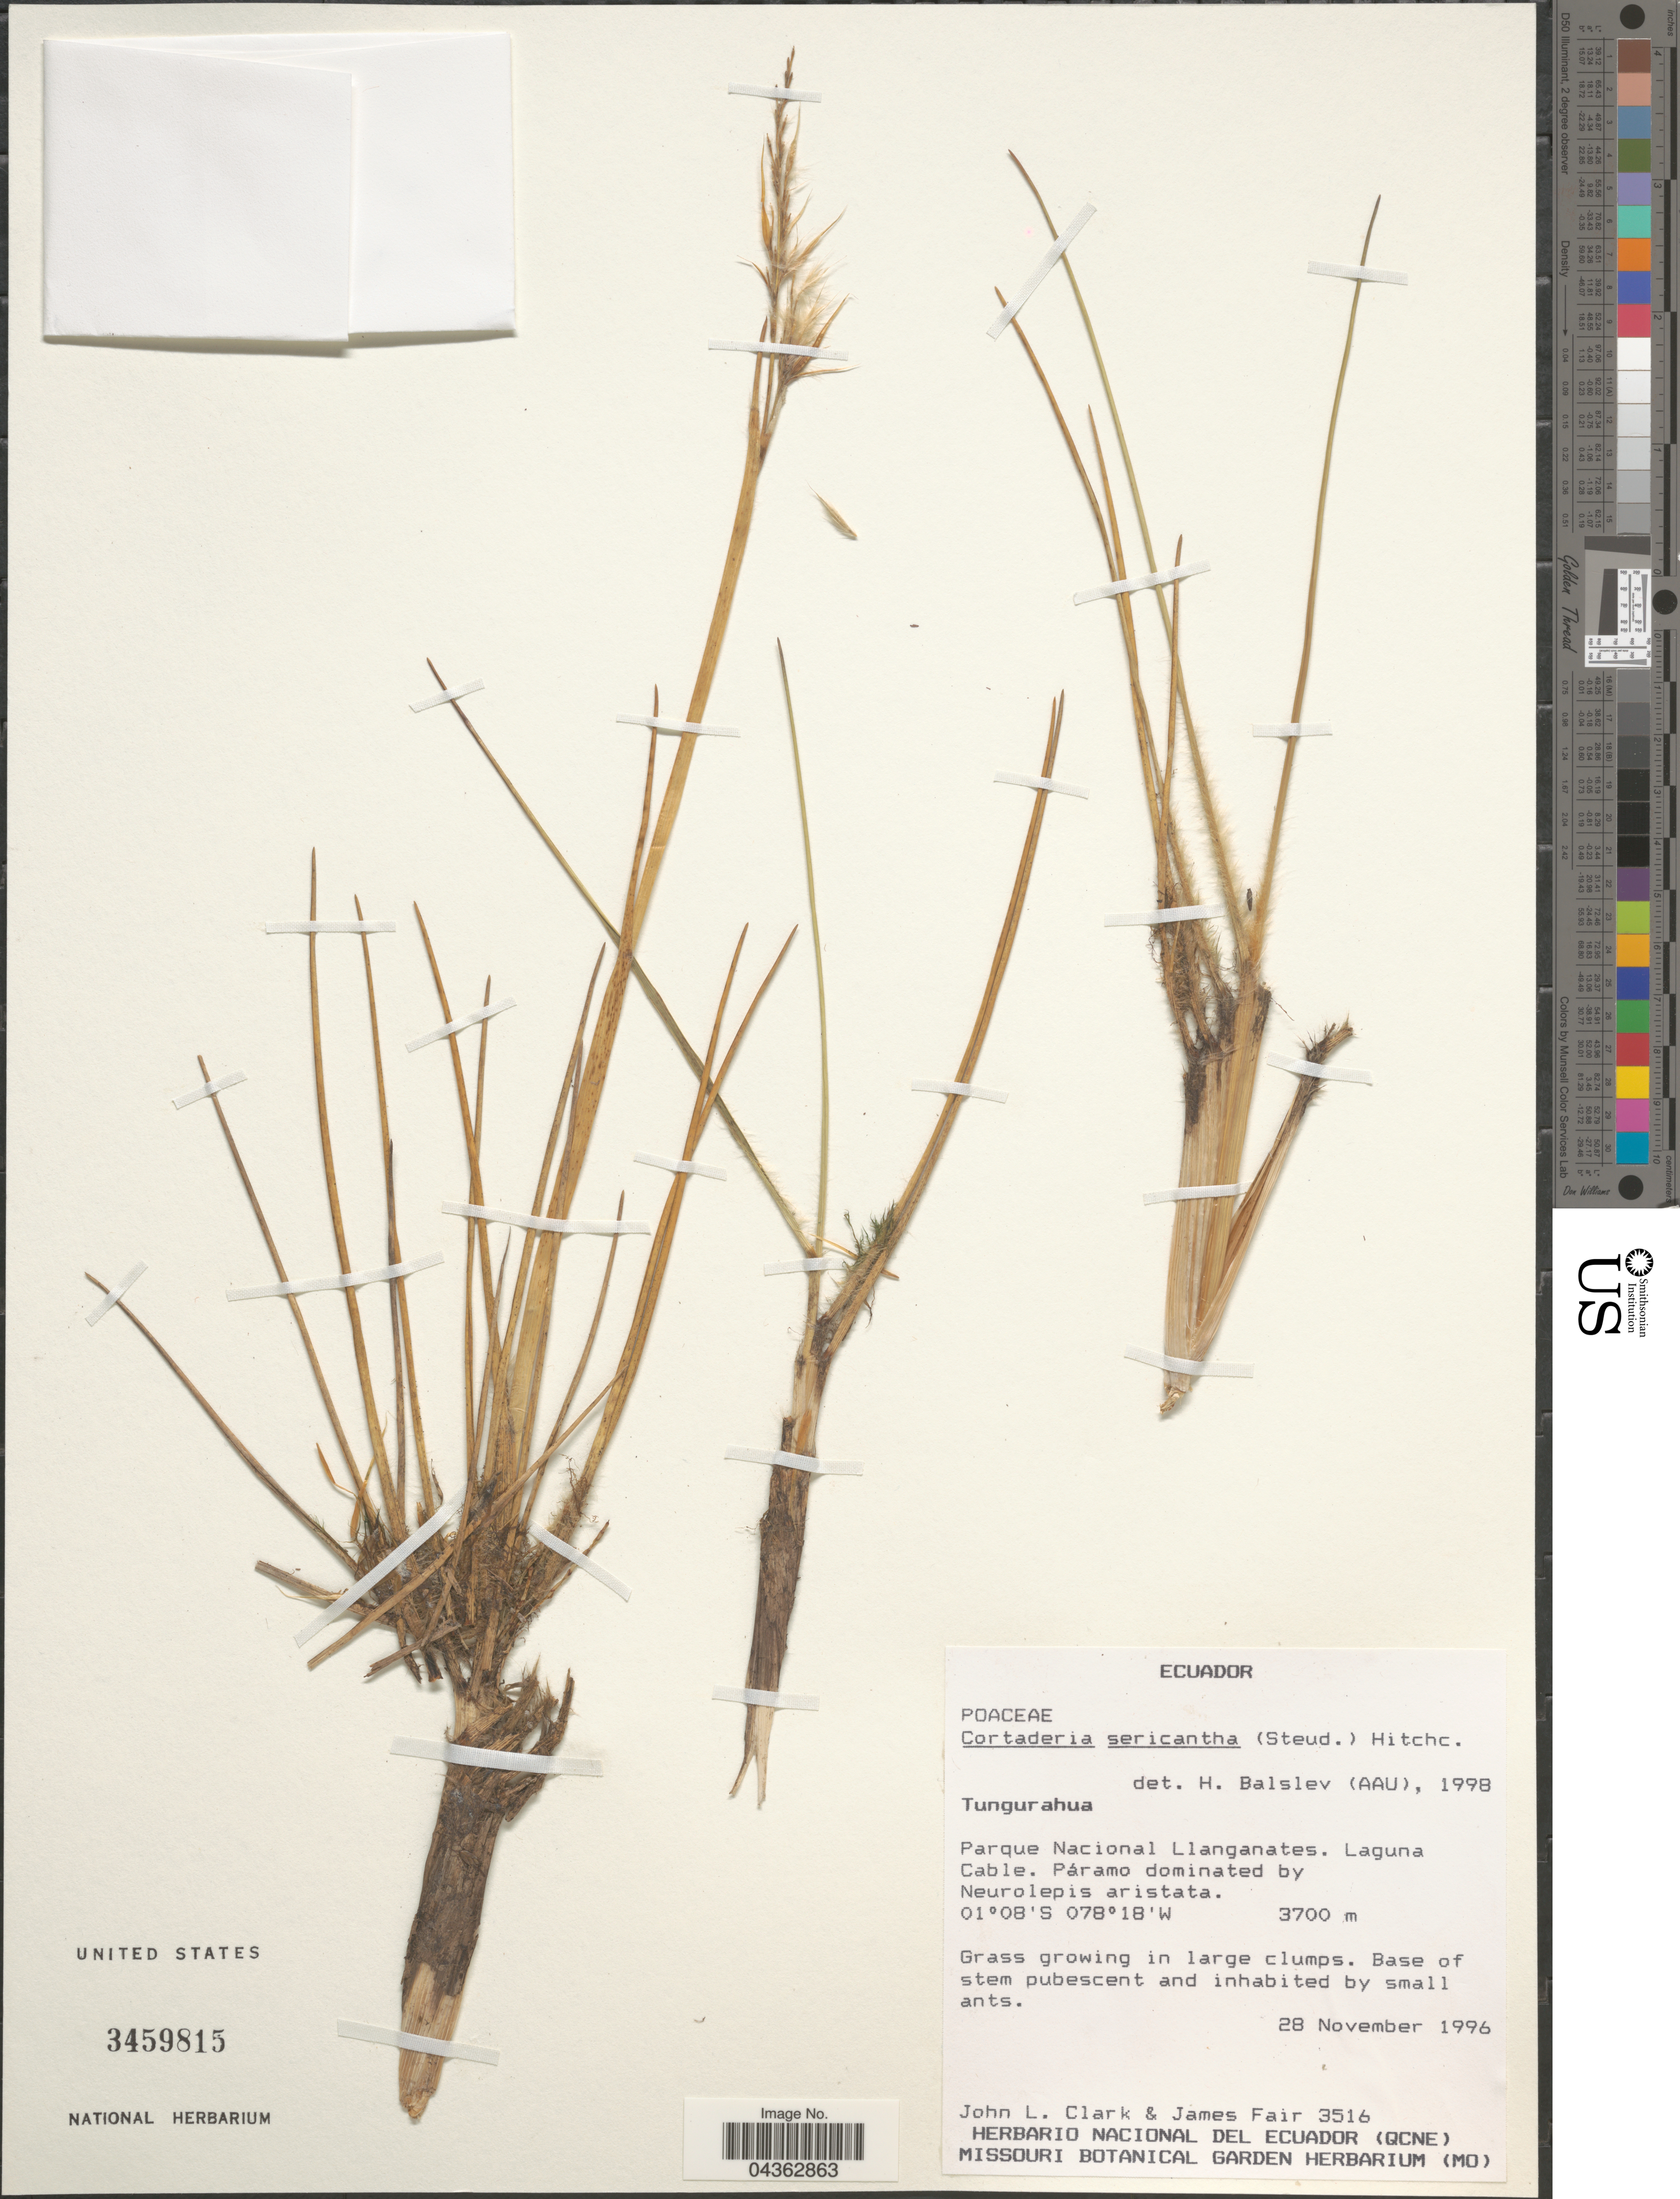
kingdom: Plantae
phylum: Tracheophyta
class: Liliopsida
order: Poales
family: Poaceae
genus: Cortaderia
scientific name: Cortaderia sericantha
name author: (Steud.) Hitchc.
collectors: J. L. Clark & J. Fair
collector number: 3516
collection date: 1996-11-28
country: Ecuador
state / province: Tungurahua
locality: Parque Nacional Llanganates. Laguna Cable.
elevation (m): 3700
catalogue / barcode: US 3459815